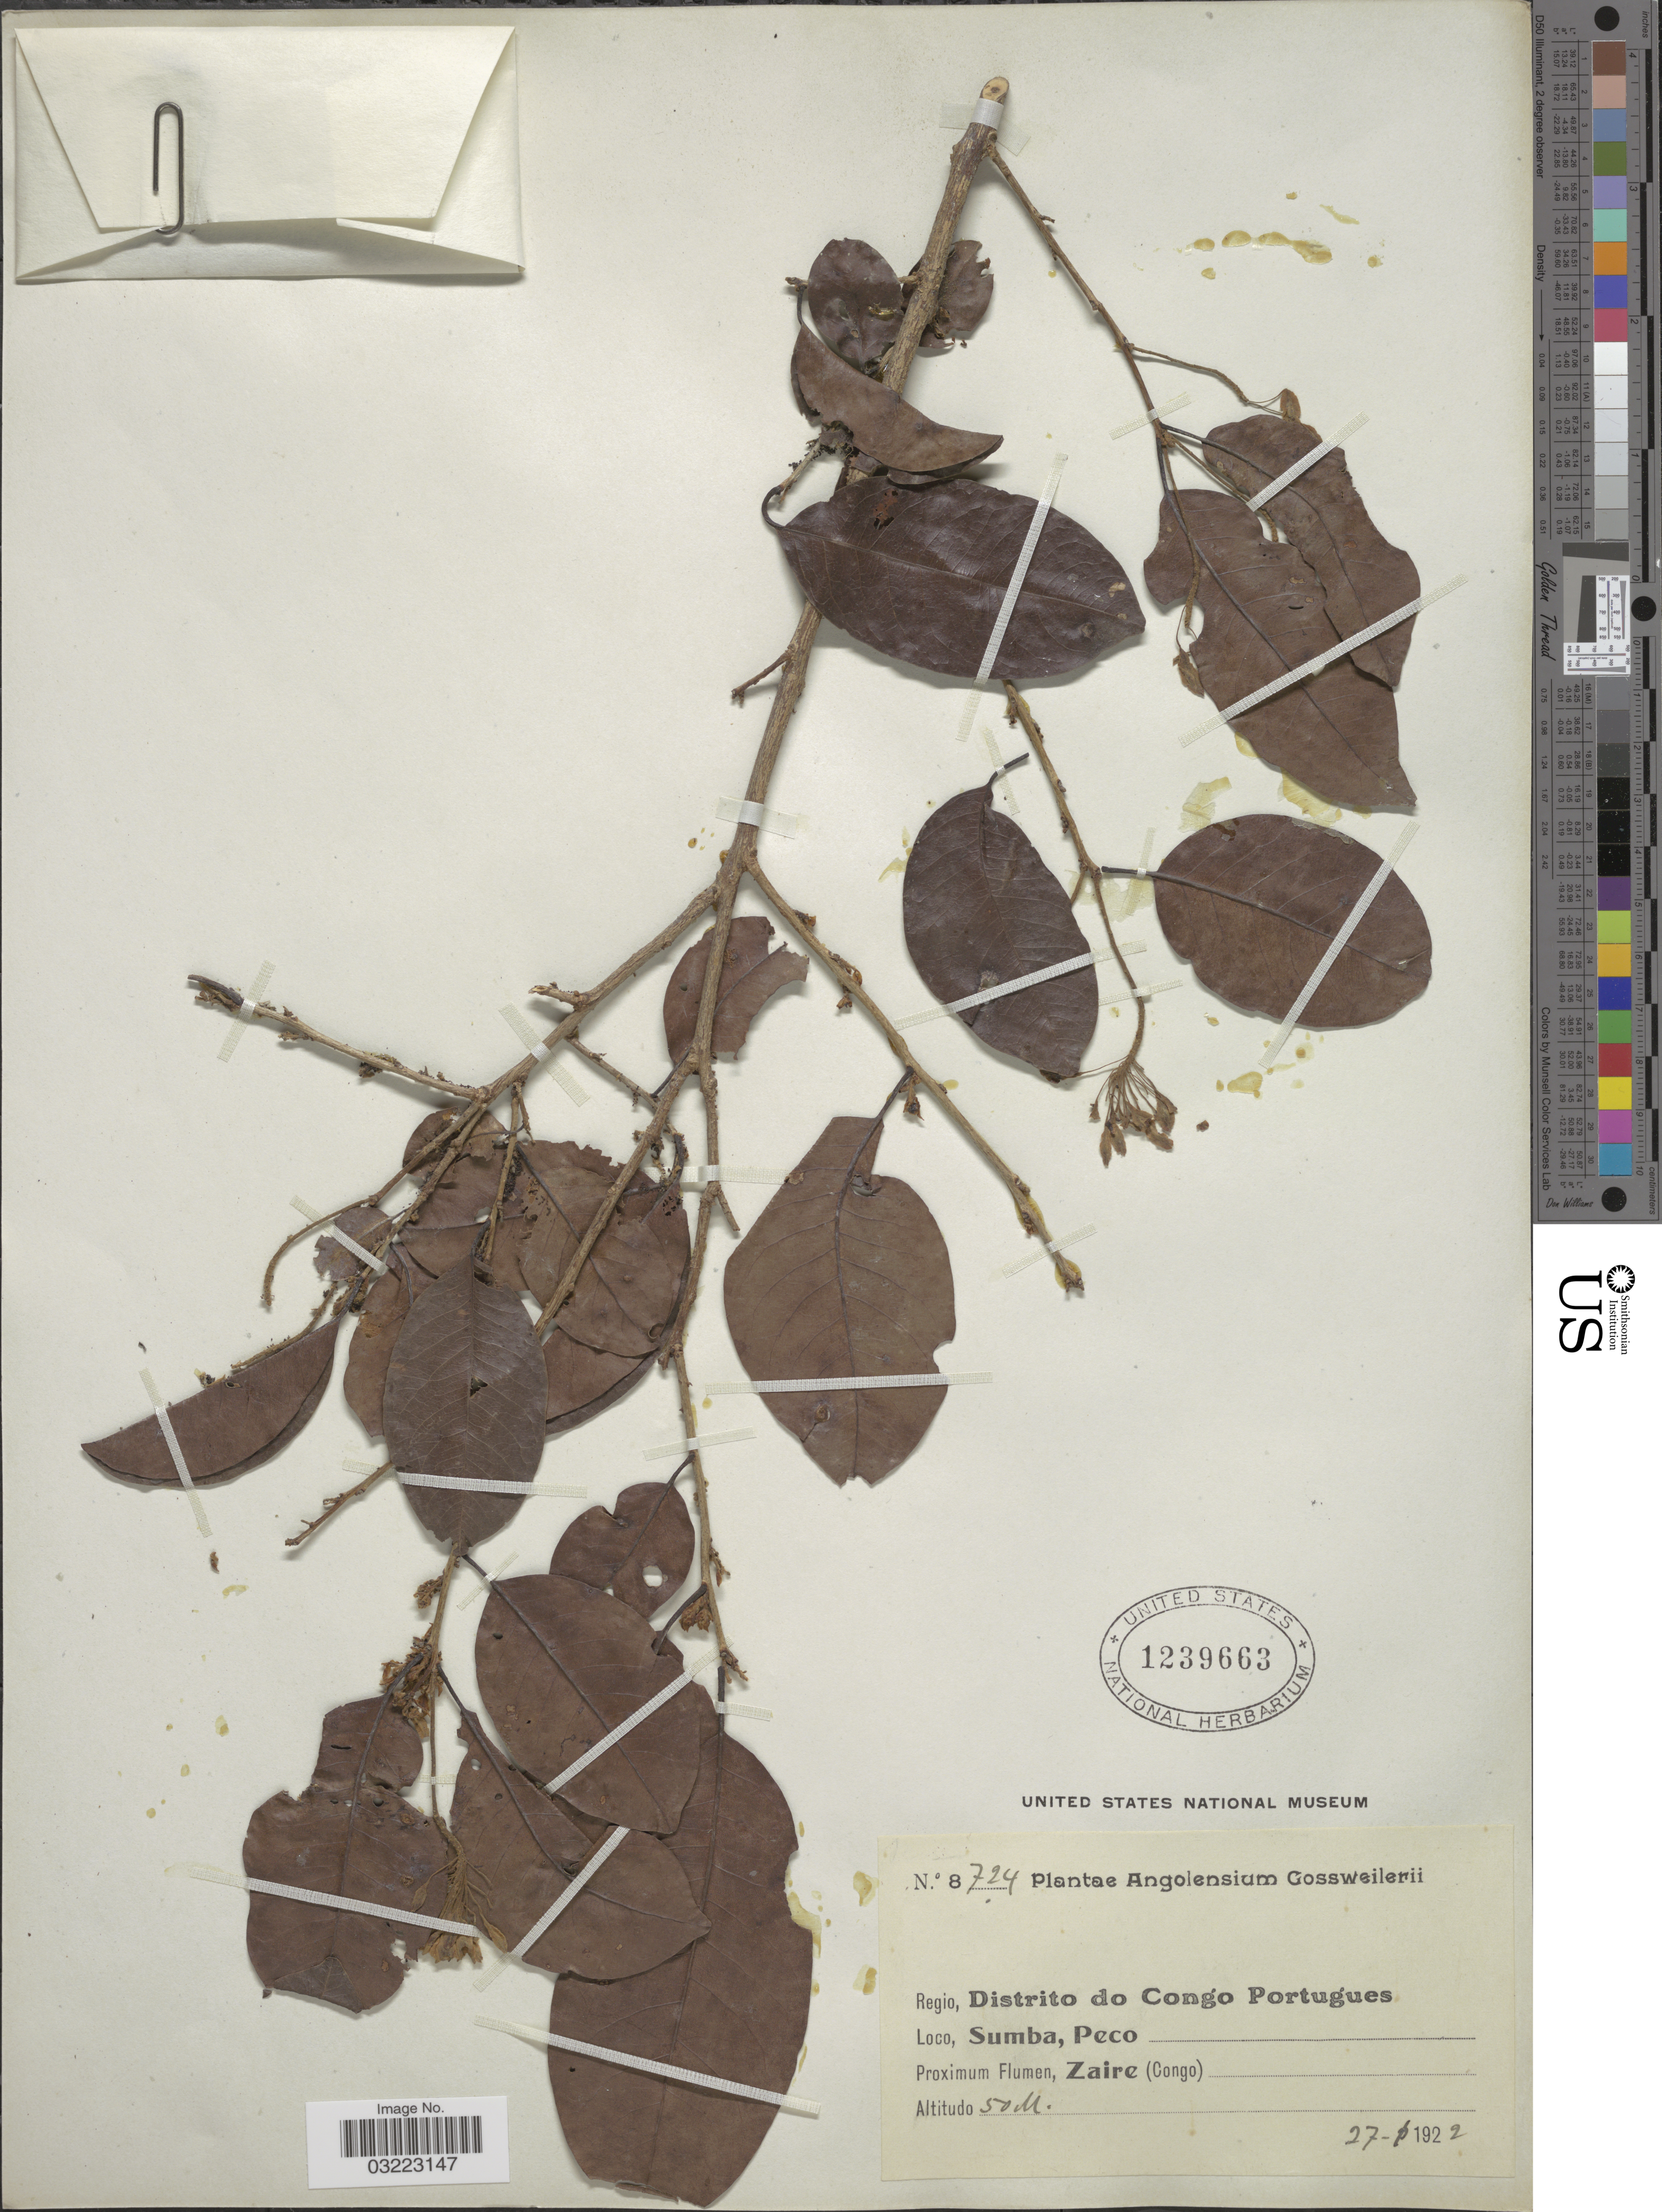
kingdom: Plantae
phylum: Tracheophyta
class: Magnoliopsida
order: Myrtales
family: Combretaceae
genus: Terminalia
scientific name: Terminalia welwitschii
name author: Gere & Boatwr.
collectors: -. Gossweiler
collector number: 8724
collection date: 1922-01-27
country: Angola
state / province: Zaire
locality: Regio, Distrito do Congo Portugues. Sumba, Peco. Proximum Flumen, Zaire (Congo).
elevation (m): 50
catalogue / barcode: US 1239663